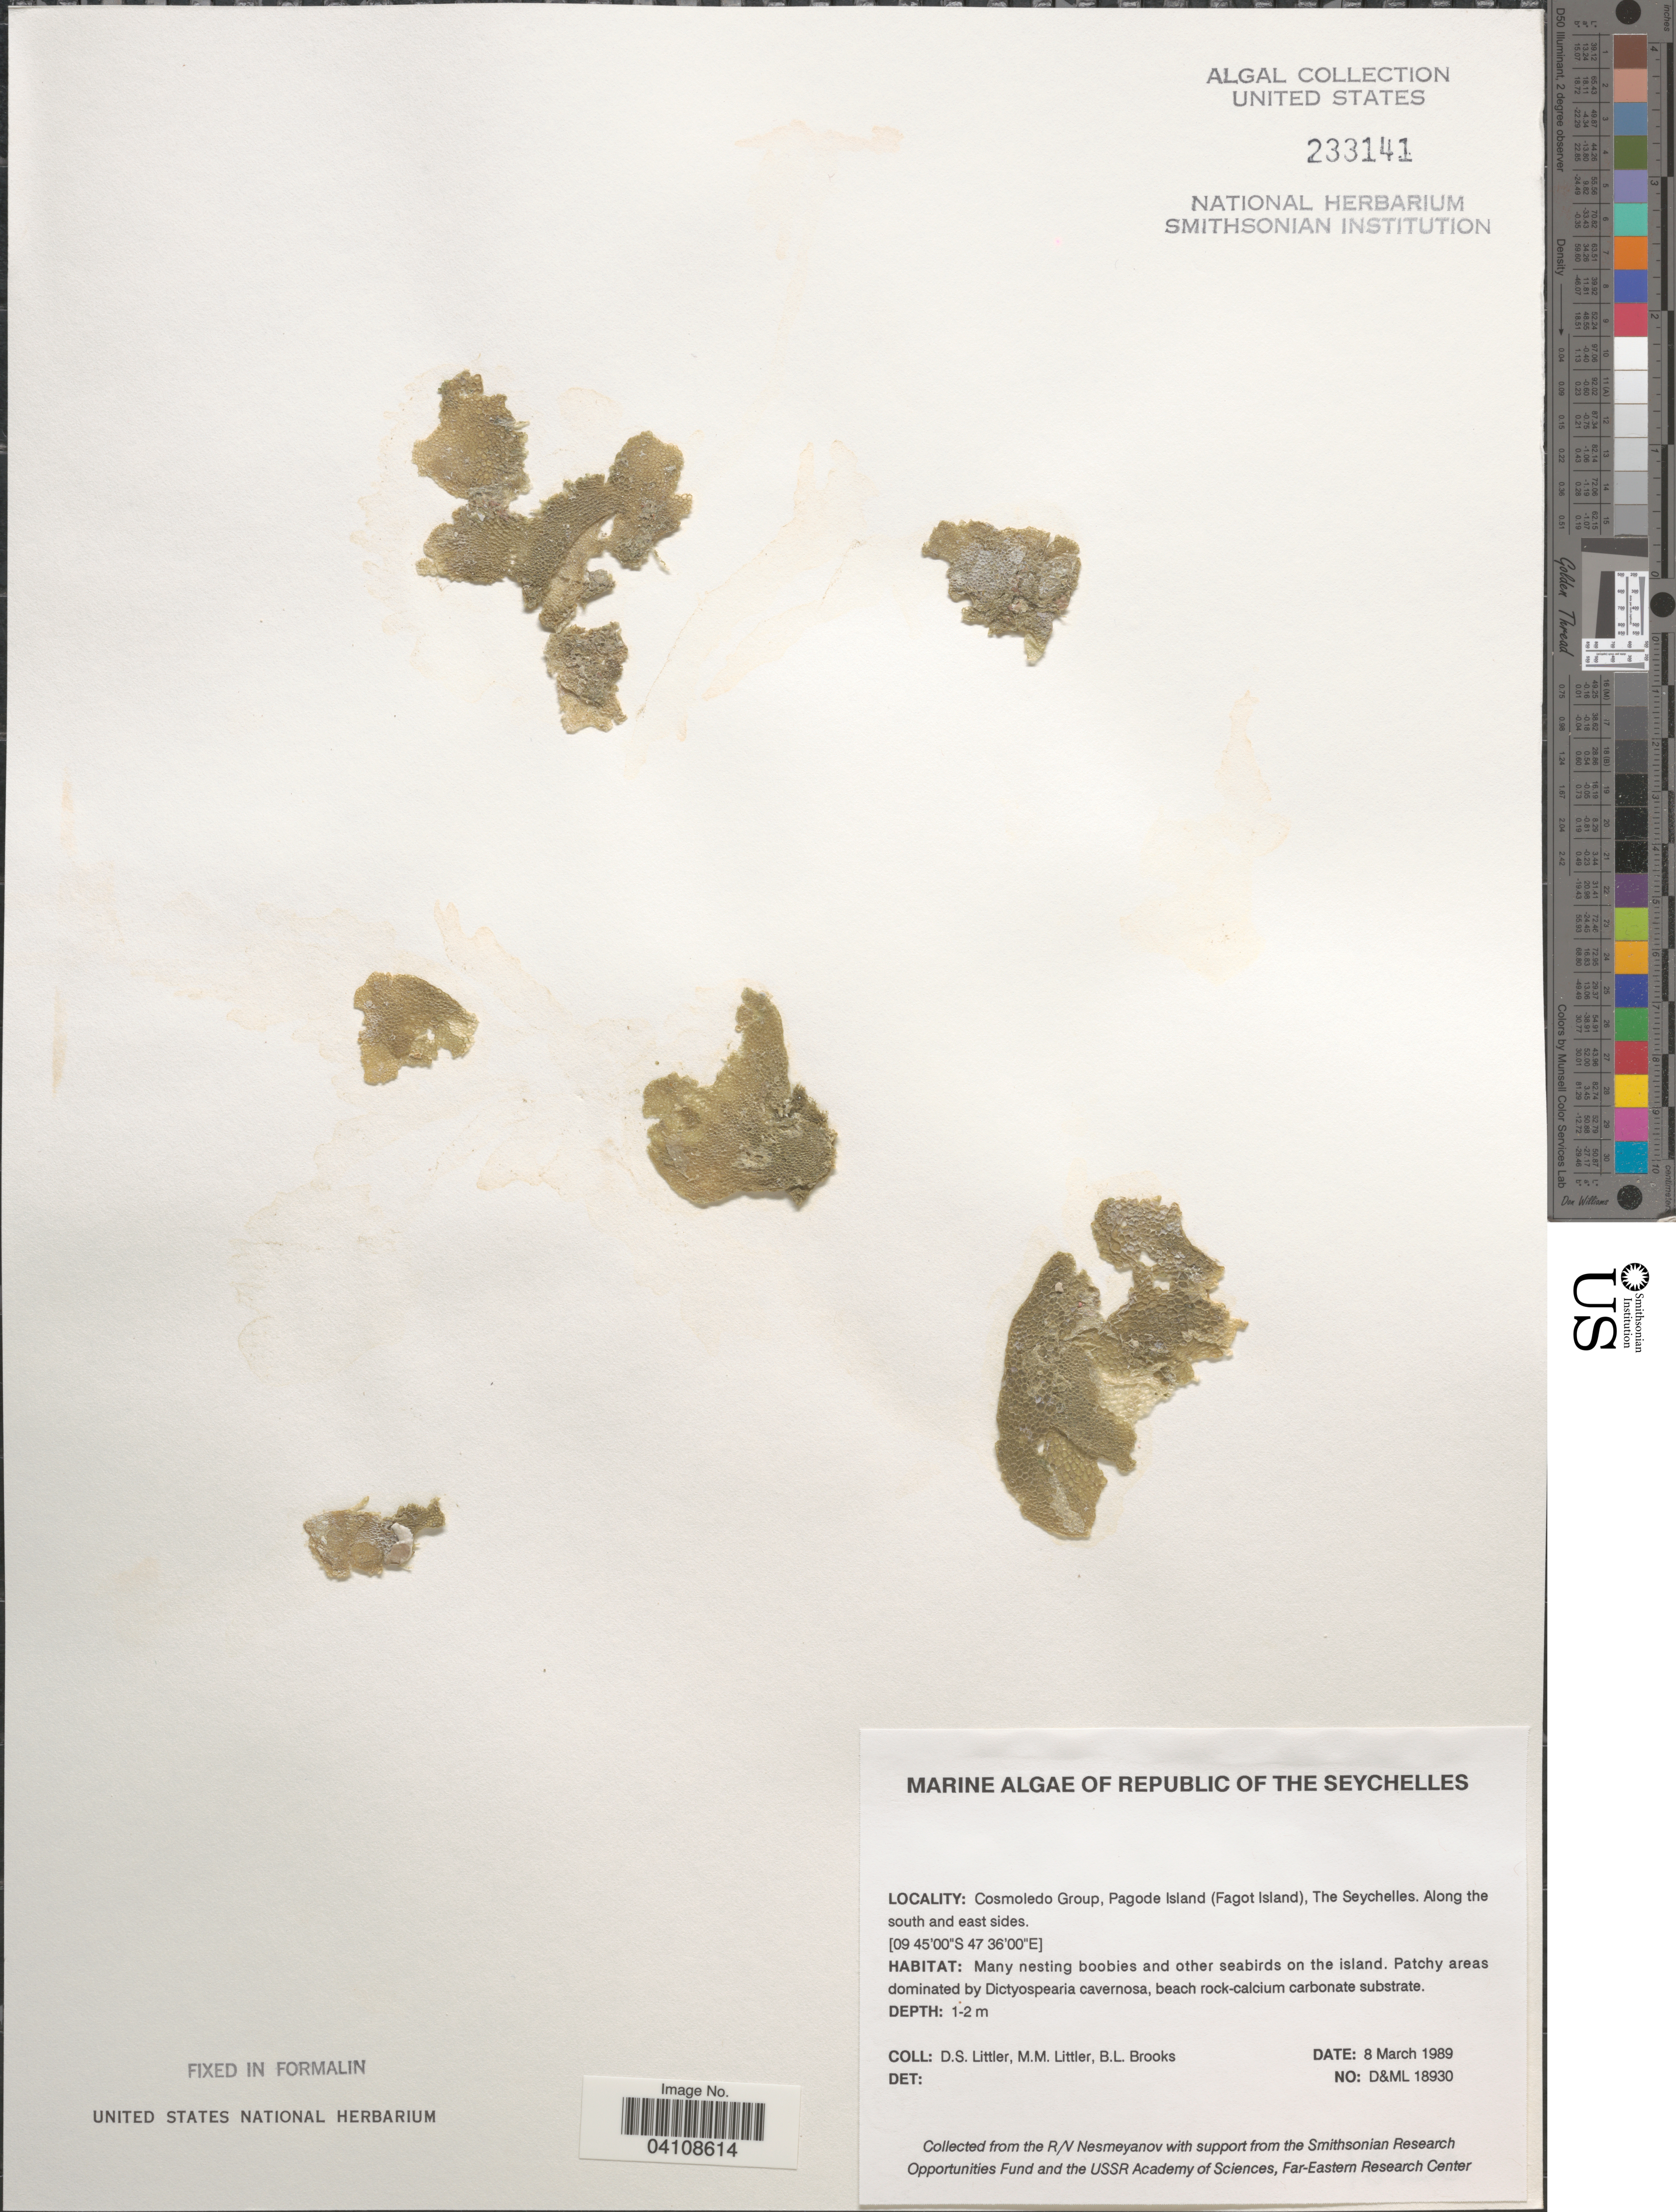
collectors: D. S. Littler & B. Brooks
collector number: D&ML18930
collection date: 1989-03-08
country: Seychelles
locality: Republic of The Seychelles. Cosmoledo Group, Pagode Island (Fagot Island). Along the south and east sides.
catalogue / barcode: US 233141